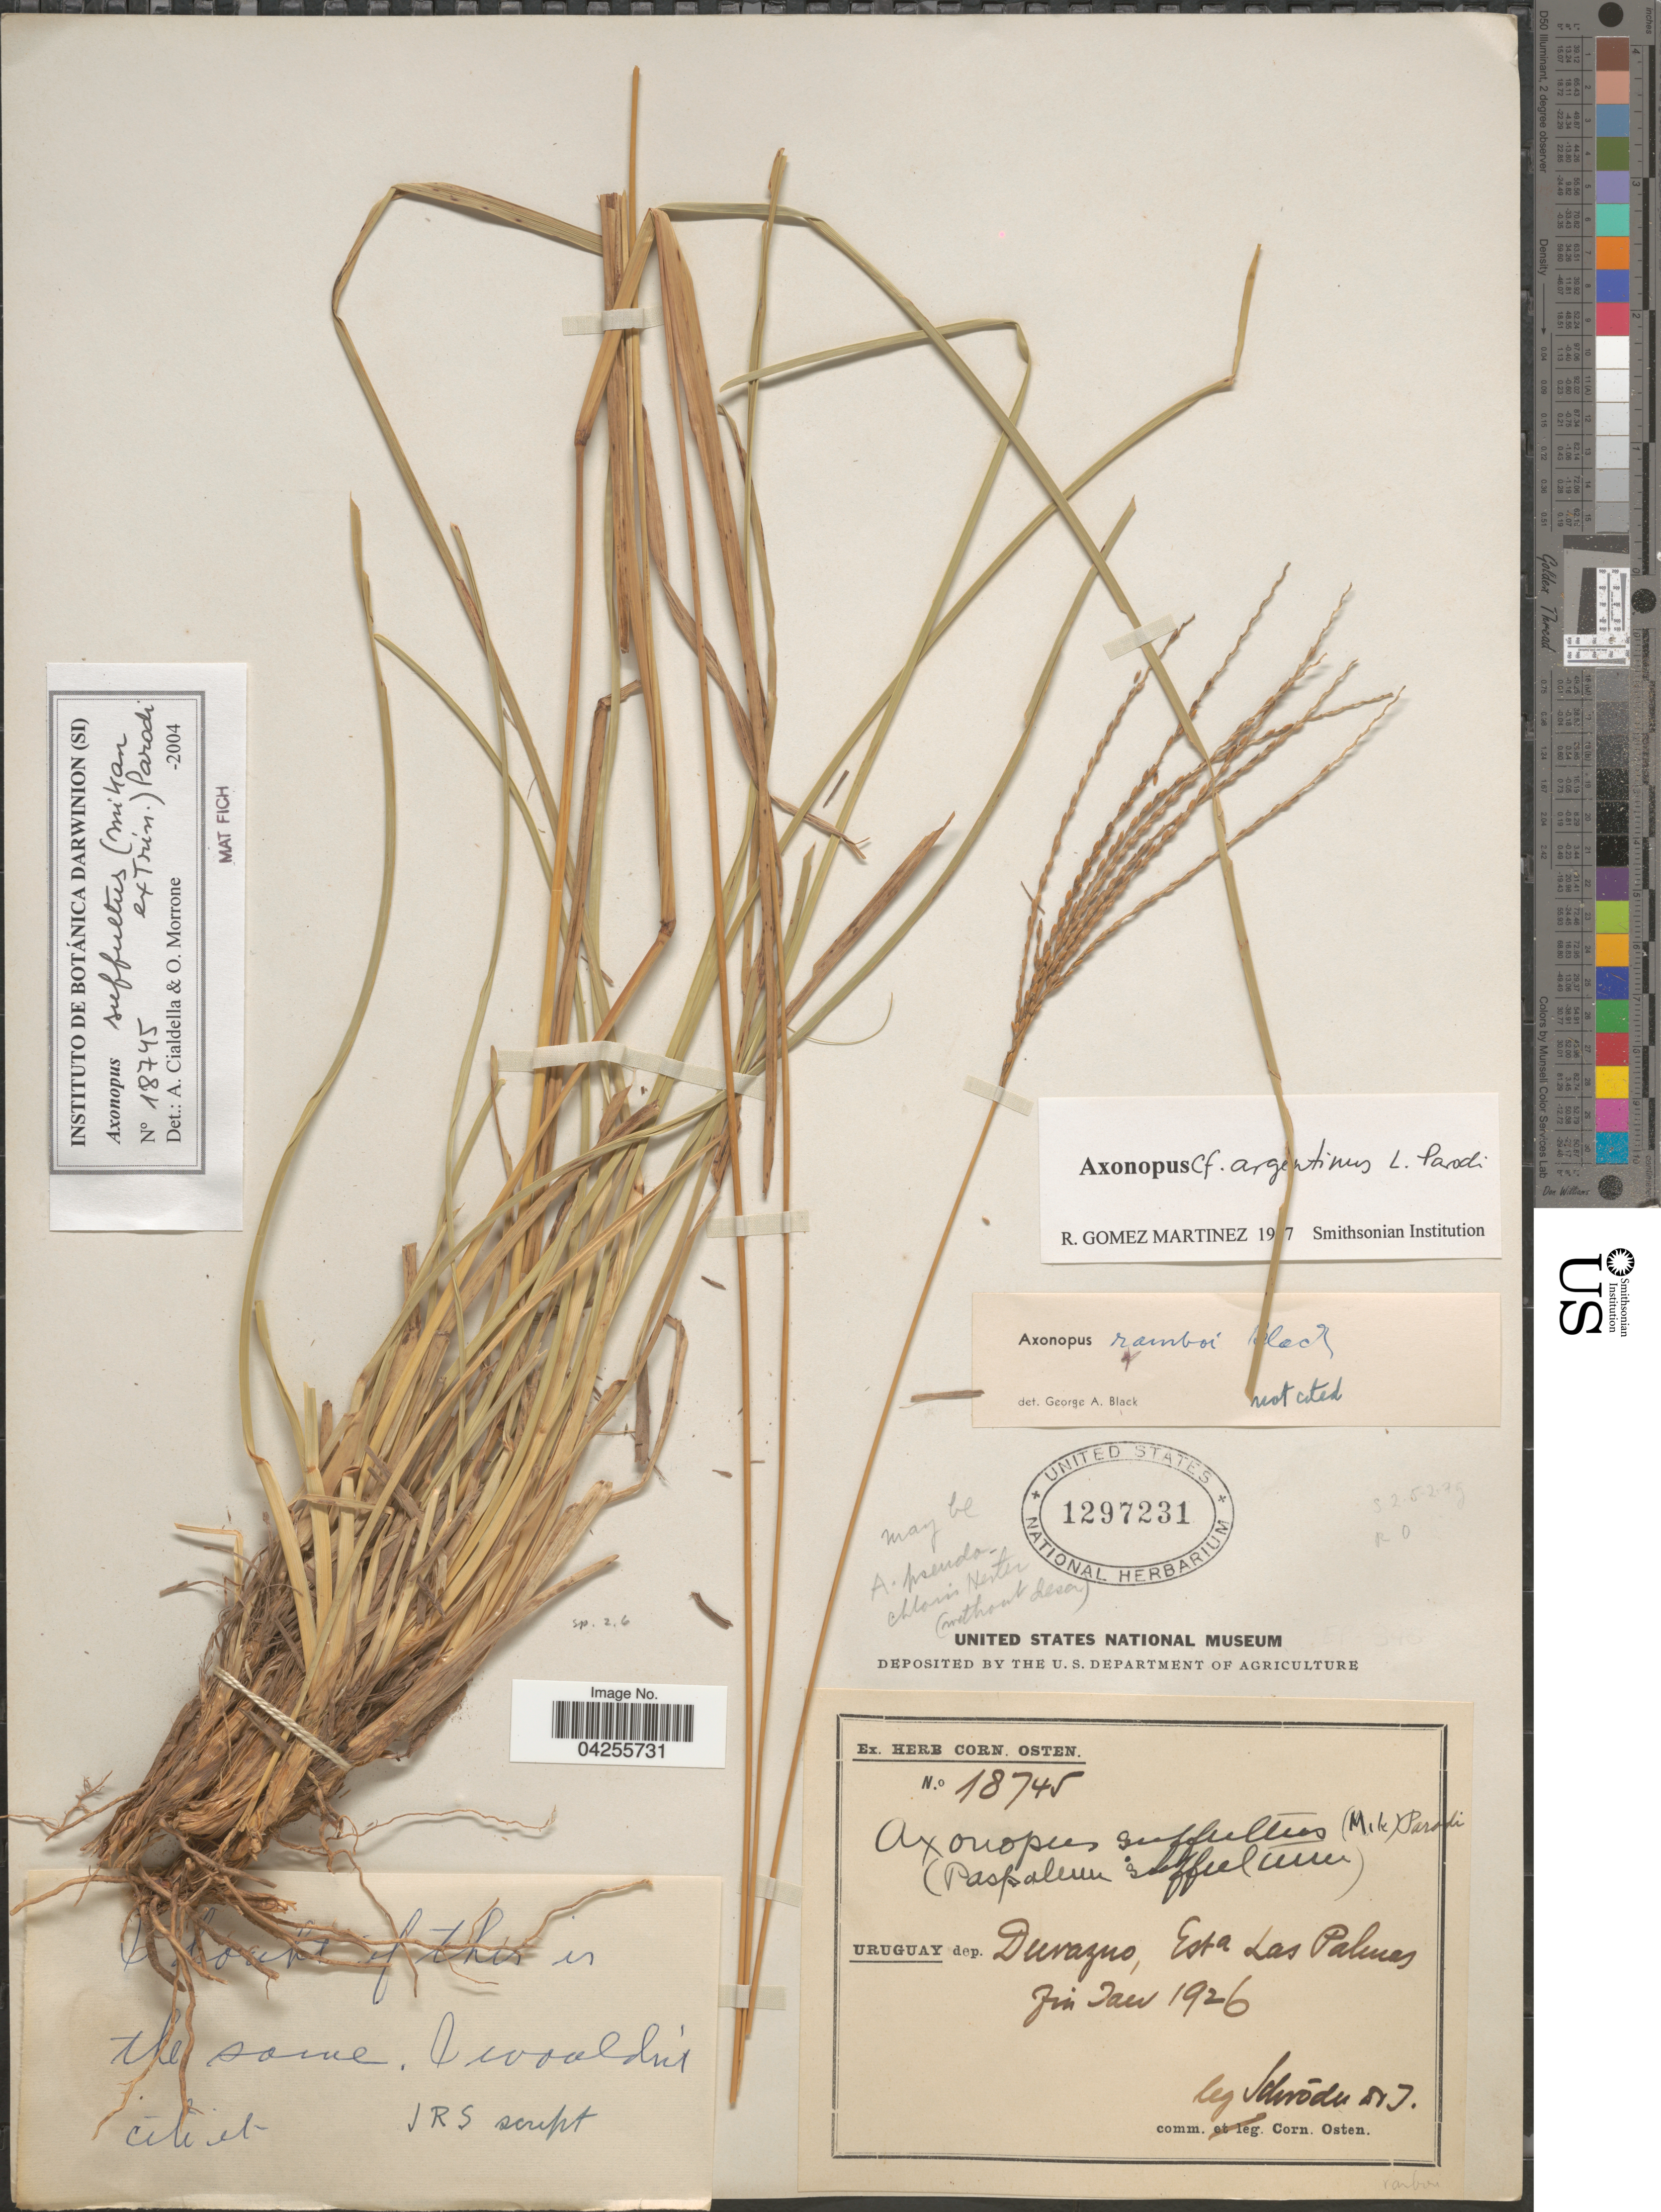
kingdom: Plantae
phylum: Tracheophyta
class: Liliopsida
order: Poales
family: Poaceae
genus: Axonopus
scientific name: Axonopus suffultus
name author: (Nees) Kuhlm.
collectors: J. Schröder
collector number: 18745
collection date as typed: fin* Jan 1926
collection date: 1926-01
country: Mexico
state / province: Durango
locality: Dep. Durango, Esta Las Palmas.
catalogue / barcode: US 1297231